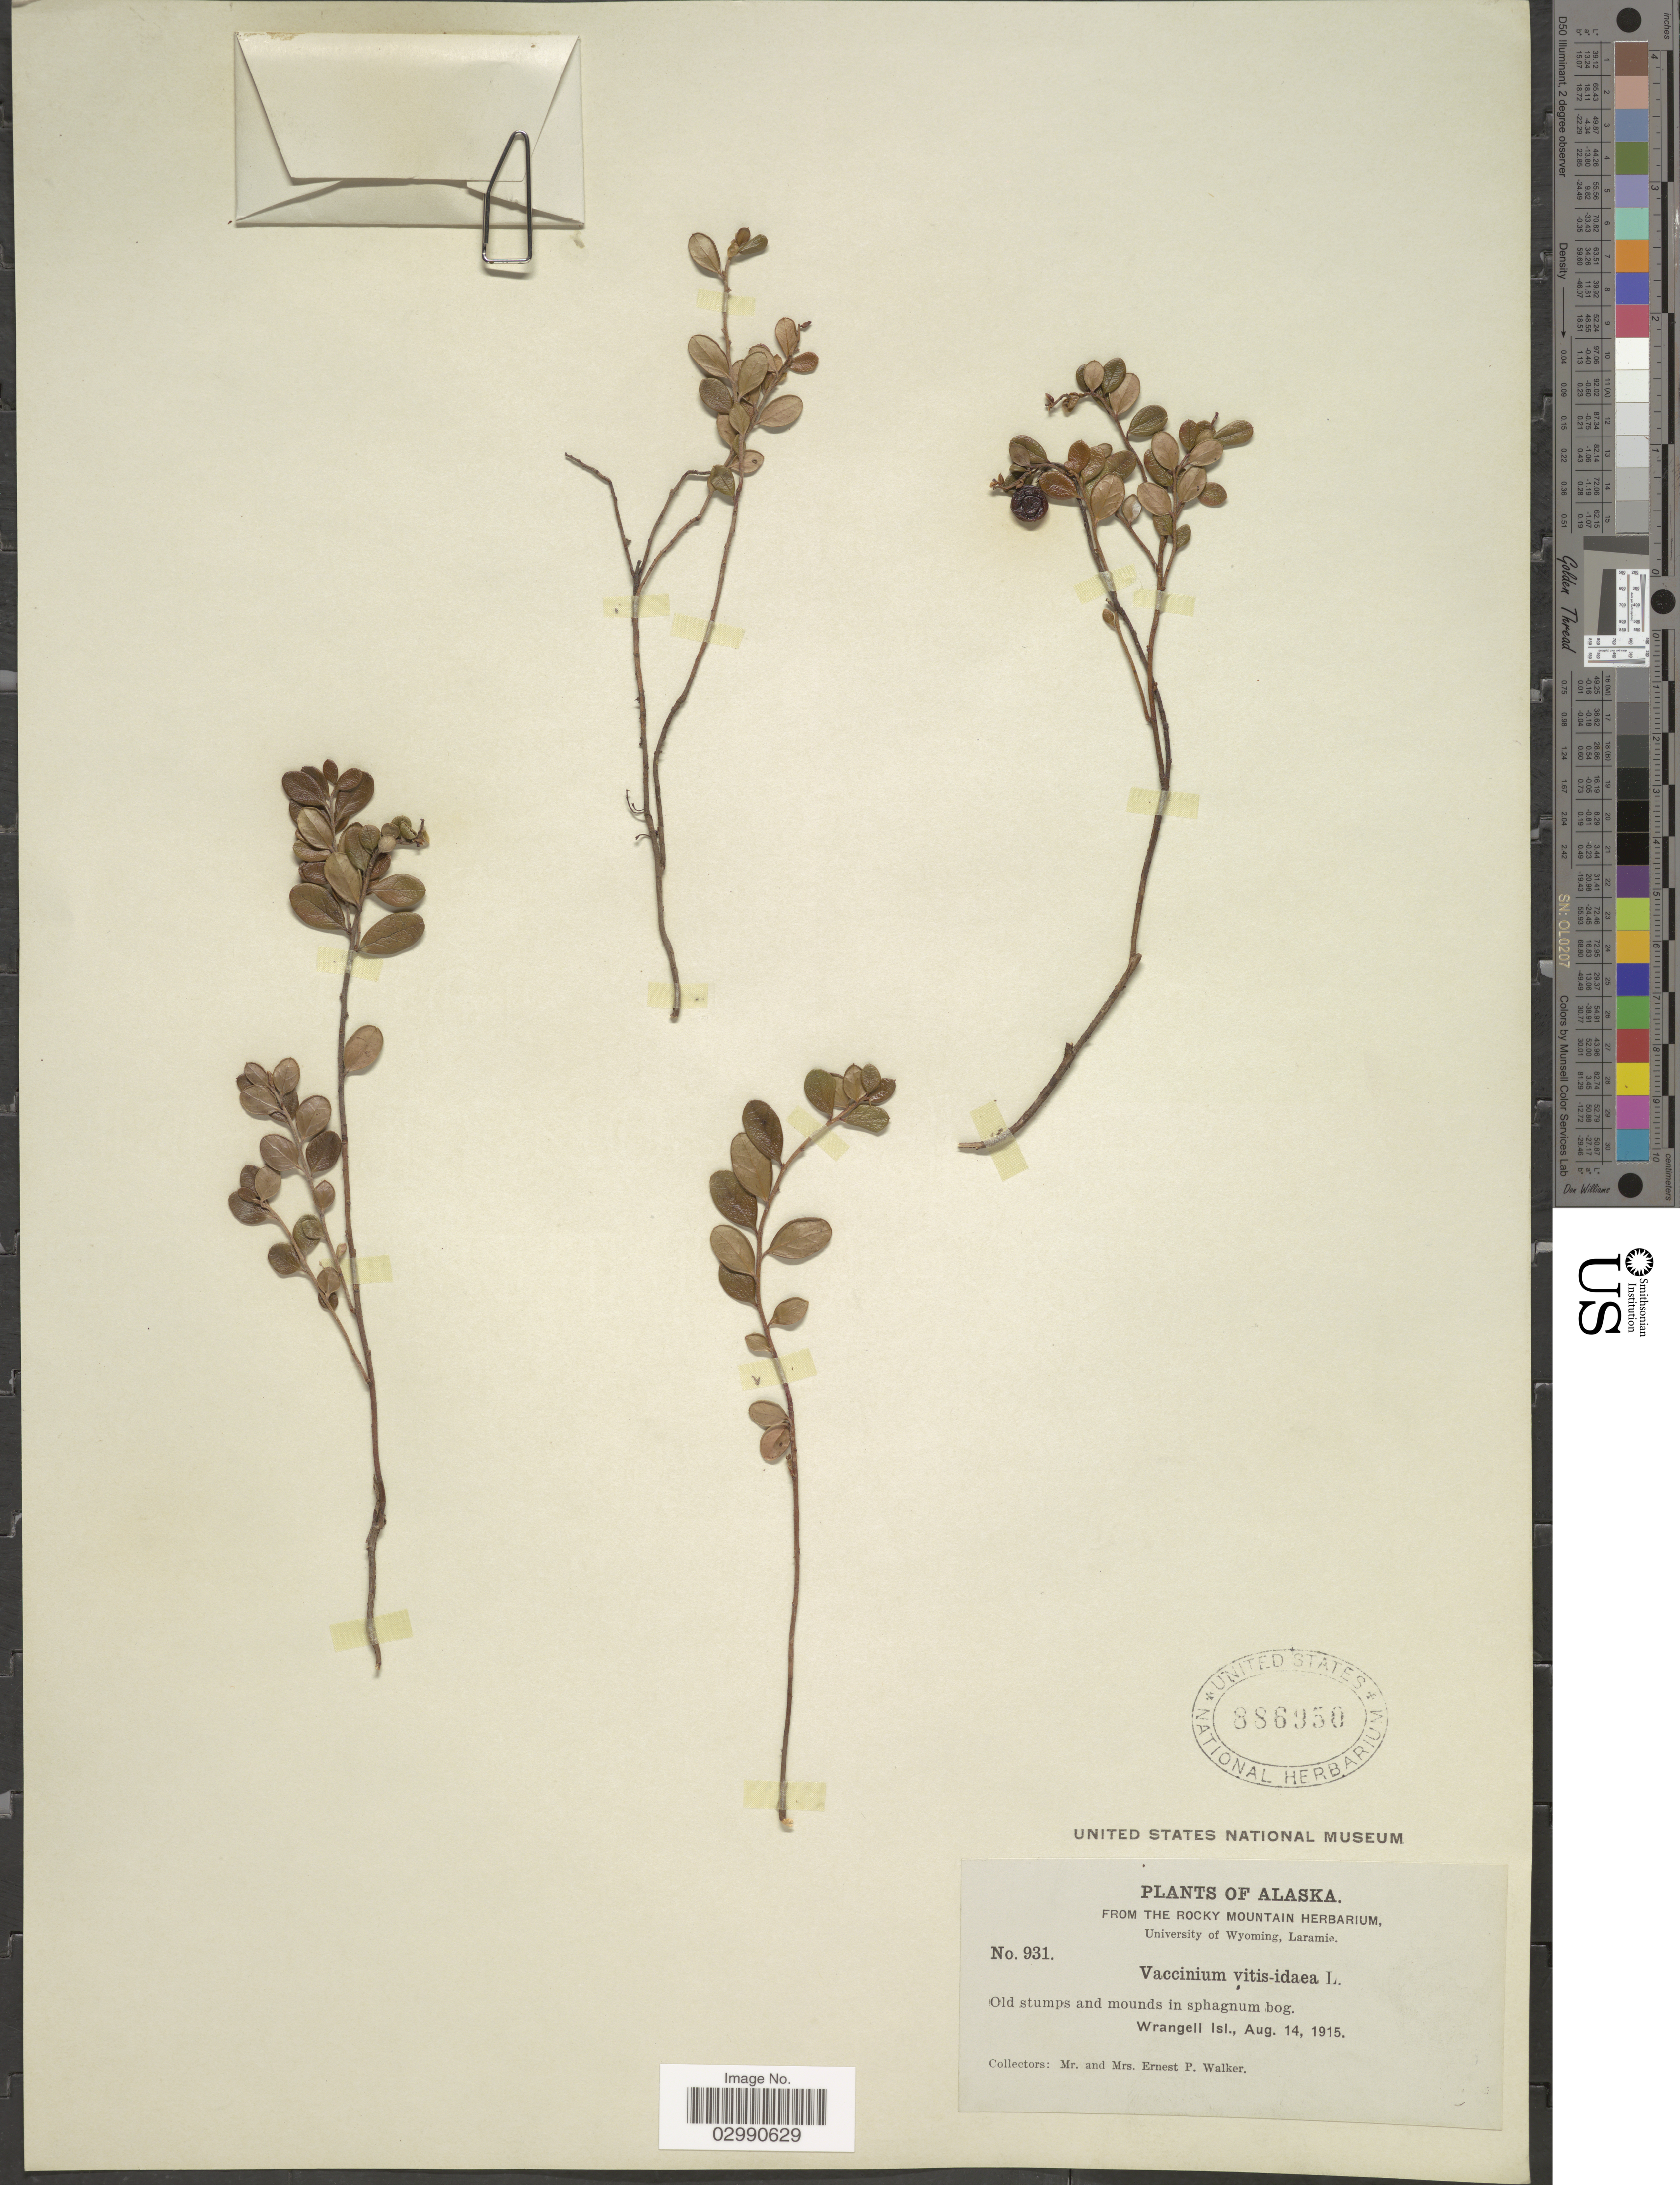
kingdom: Plantae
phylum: Tracheophyta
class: Magnoliopsida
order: Ericales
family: Ericaceae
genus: Vaccinium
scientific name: Vaccinium vitis-idaea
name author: L.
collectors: E. P. Walker & E. Walker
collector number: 931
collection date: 1915-08-14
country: United States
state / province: Alaska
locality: Wrangell Isl.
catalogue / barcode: US 886950